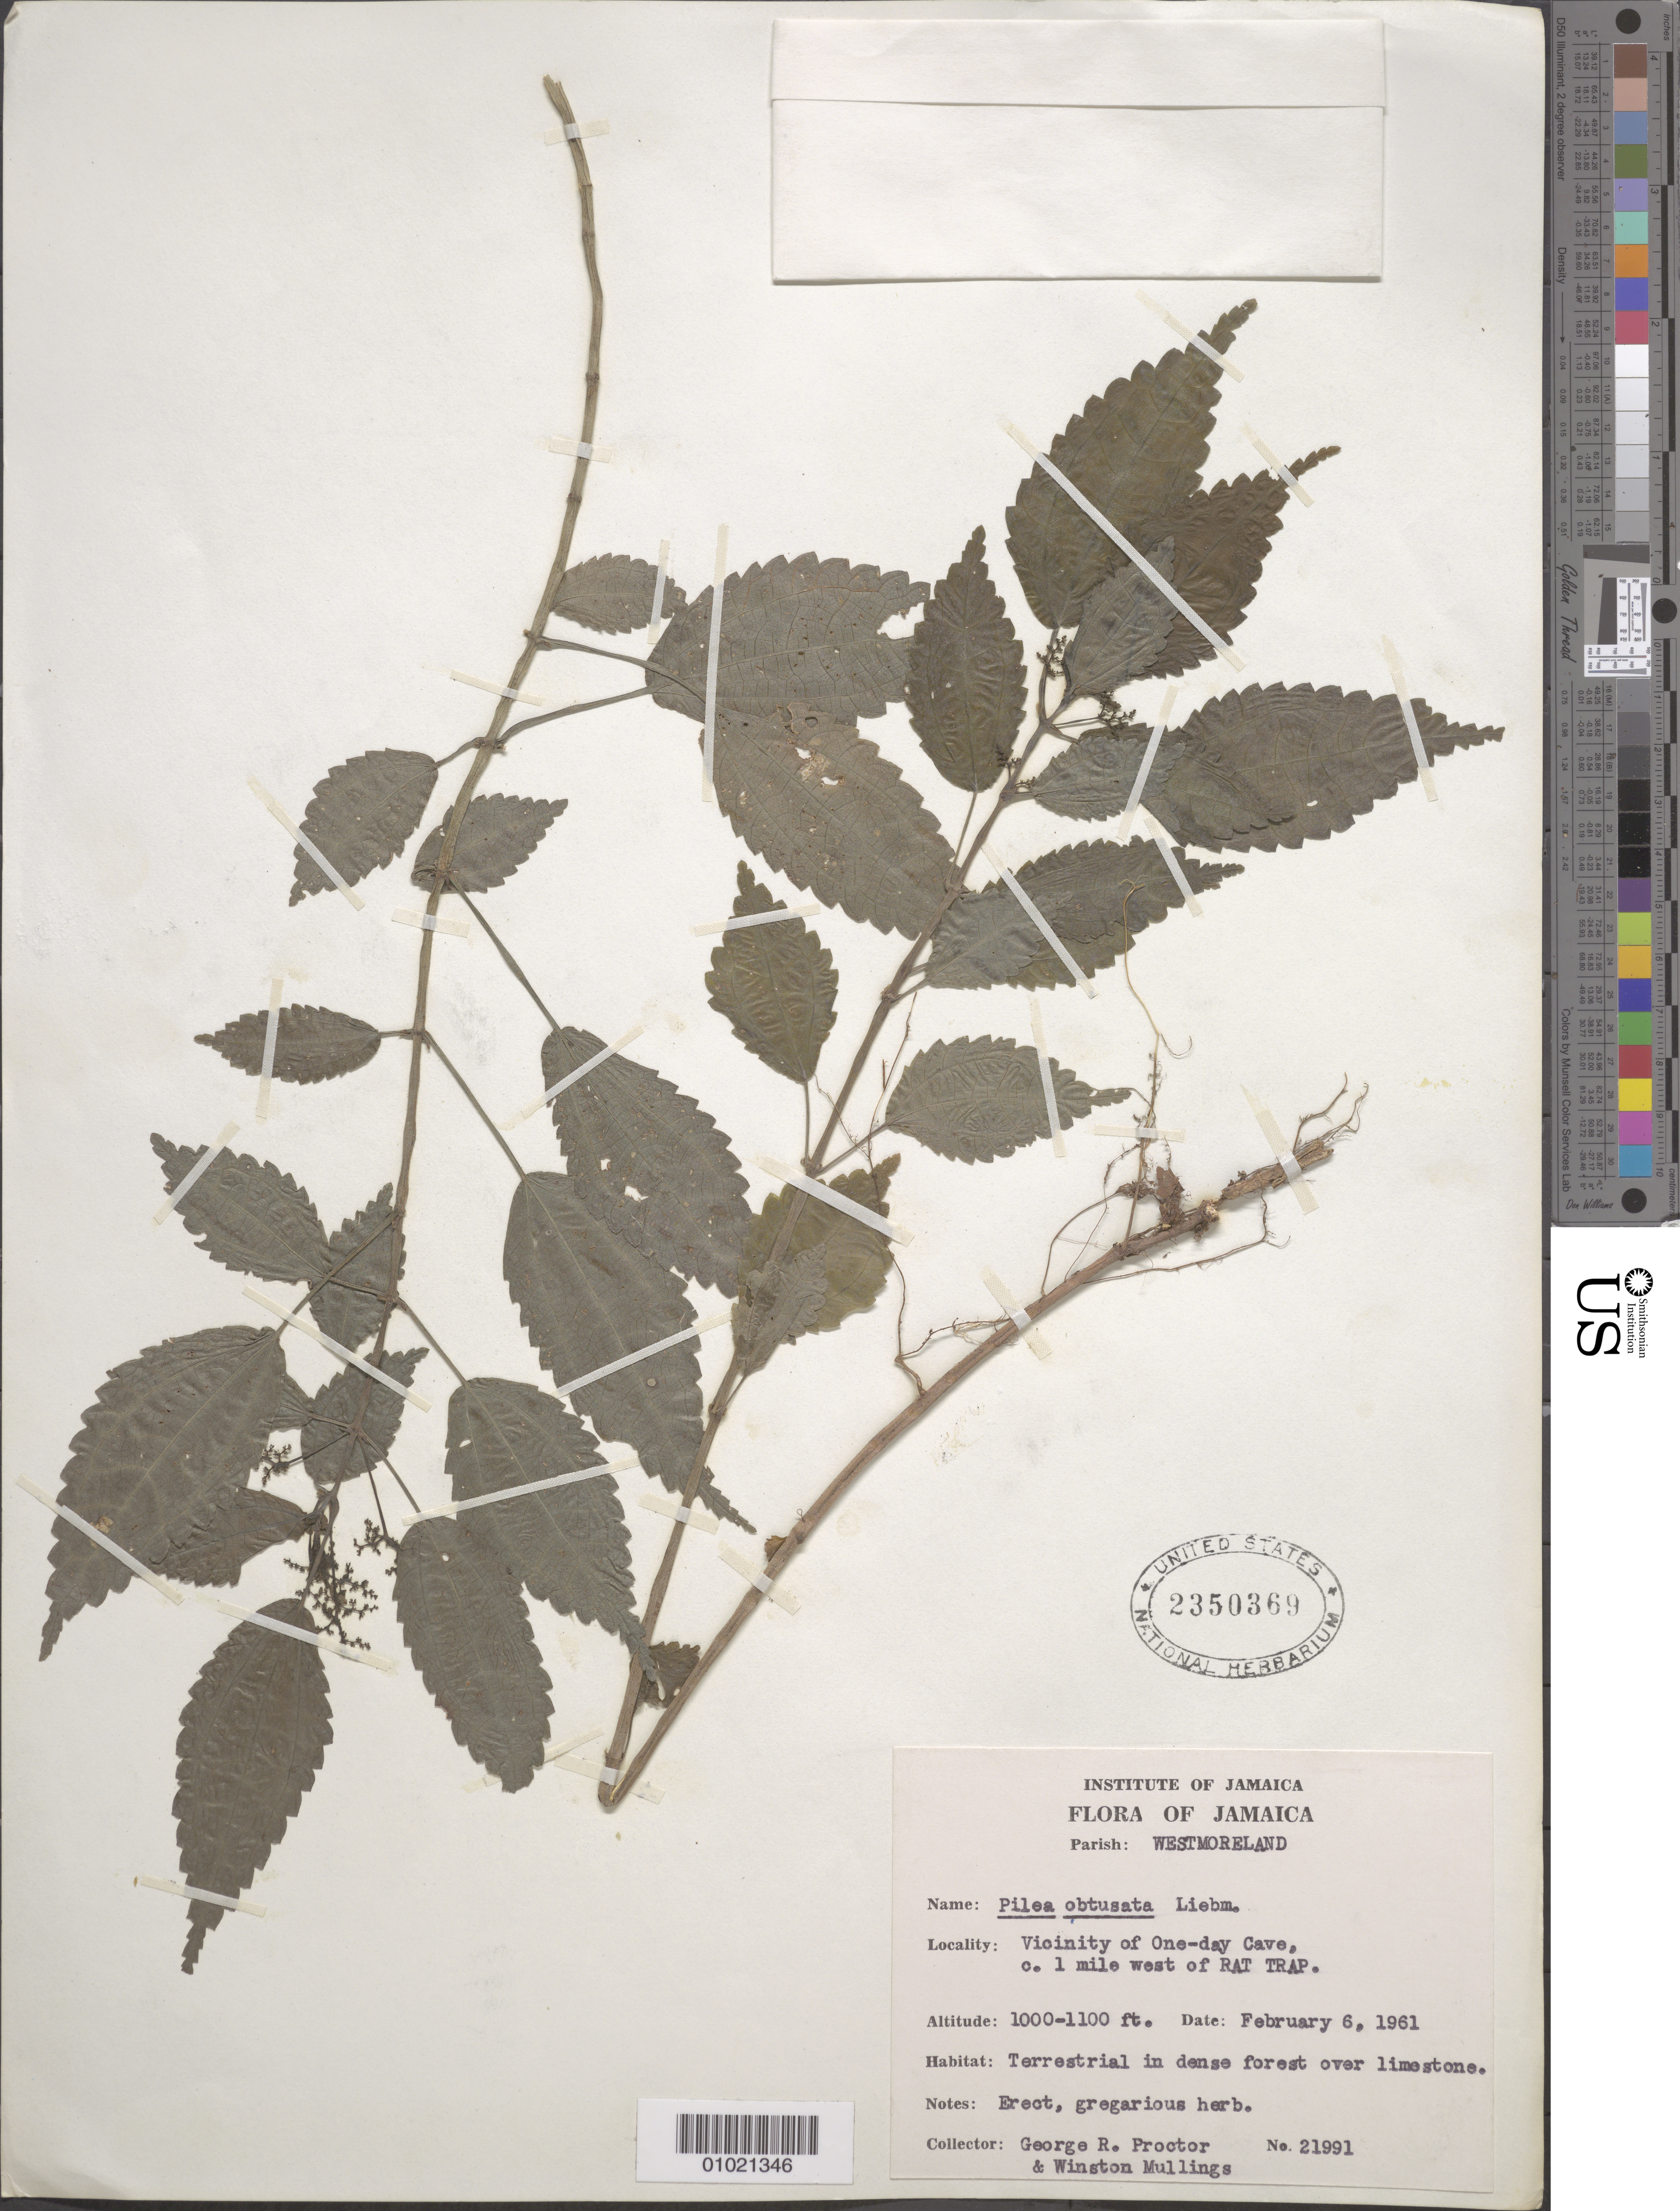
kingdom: Plantae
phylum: Tracheophyta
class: Magnoliopsida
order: Rosales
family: Urticaceae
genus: Pilea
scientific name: Pilea obtusata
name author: Liebm.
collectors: G. R. Proctor & W. Mullings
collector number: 21991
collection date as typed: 06 Feb 1961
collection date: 1961-02-06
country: Jamaica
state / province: Westmoreland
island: Jamaica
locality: Vicinity of One-day Cave, c. 1 mile west of RAT TRAP.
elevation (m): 305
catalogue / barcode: US 2350369